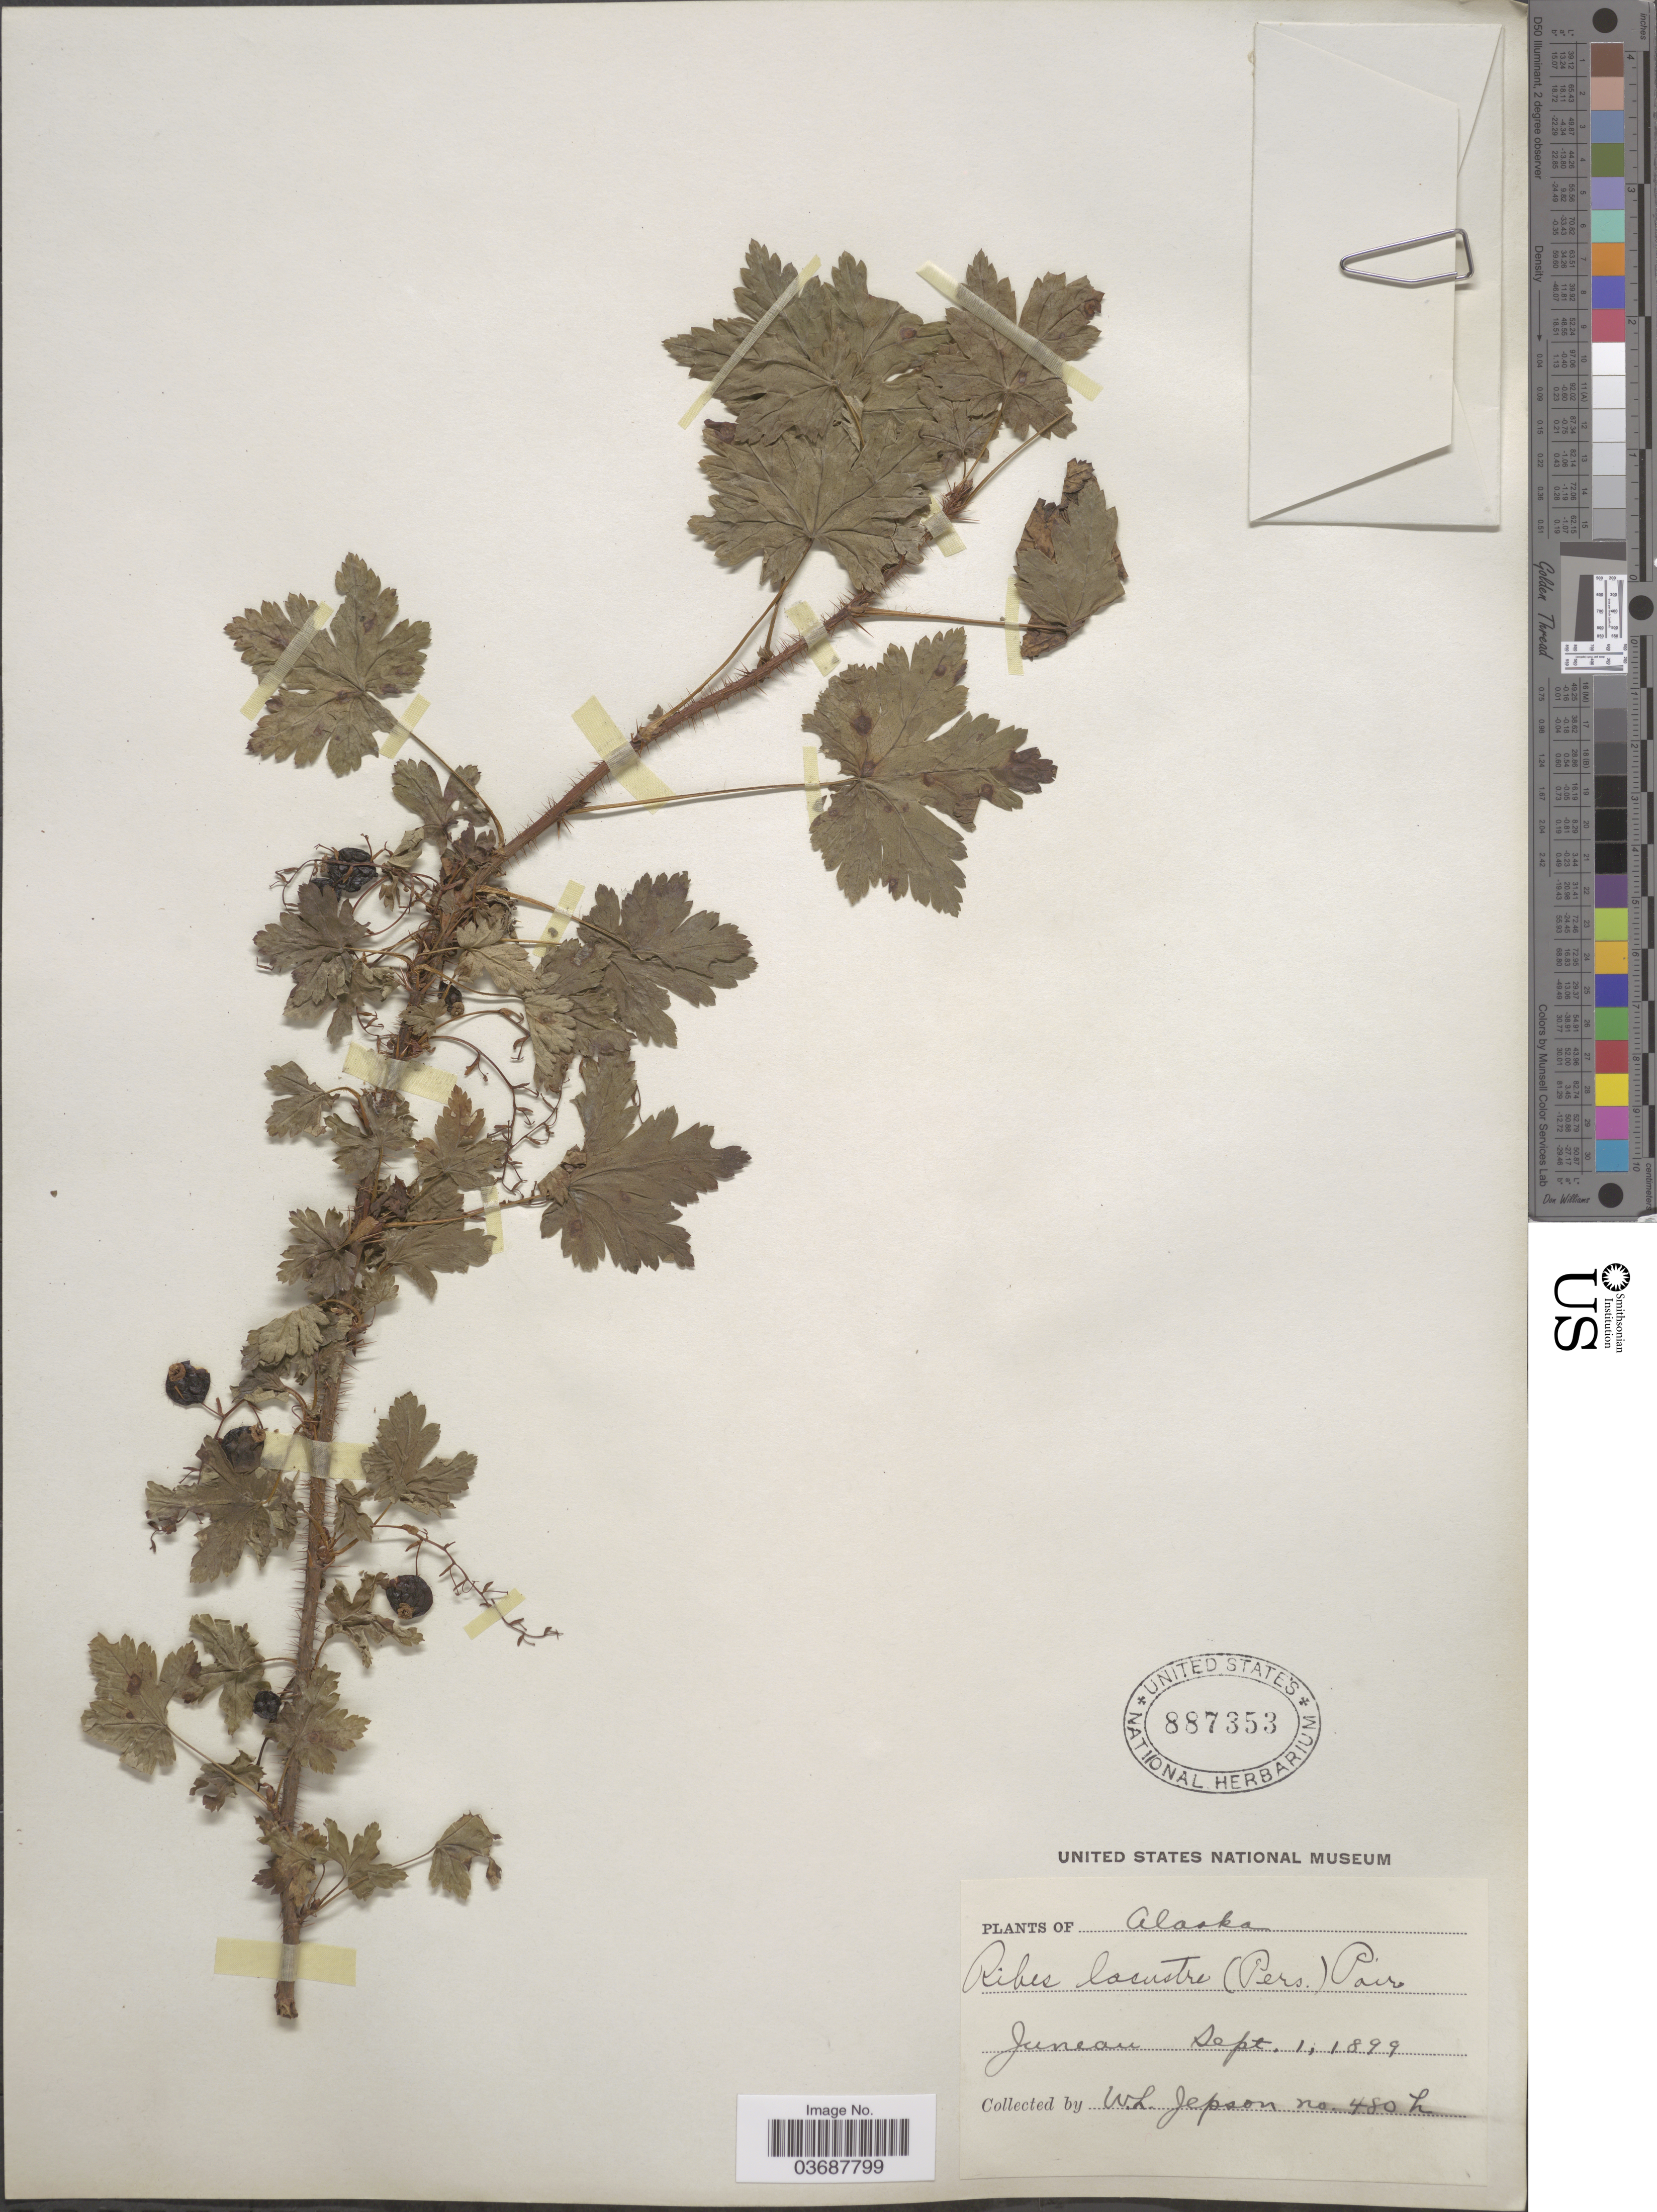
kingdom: Plantae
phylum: Tracheophyta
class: Magnoliopsida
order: Saxifragales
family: Grossulariaceae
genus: Ribes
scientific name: Ribes lacustre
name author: (Pers.) Poir.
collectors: W. L. Jepson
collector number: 480L*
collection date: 1899-09-01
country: United States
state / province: Alaska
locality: Juneau.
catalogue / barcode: US 887353